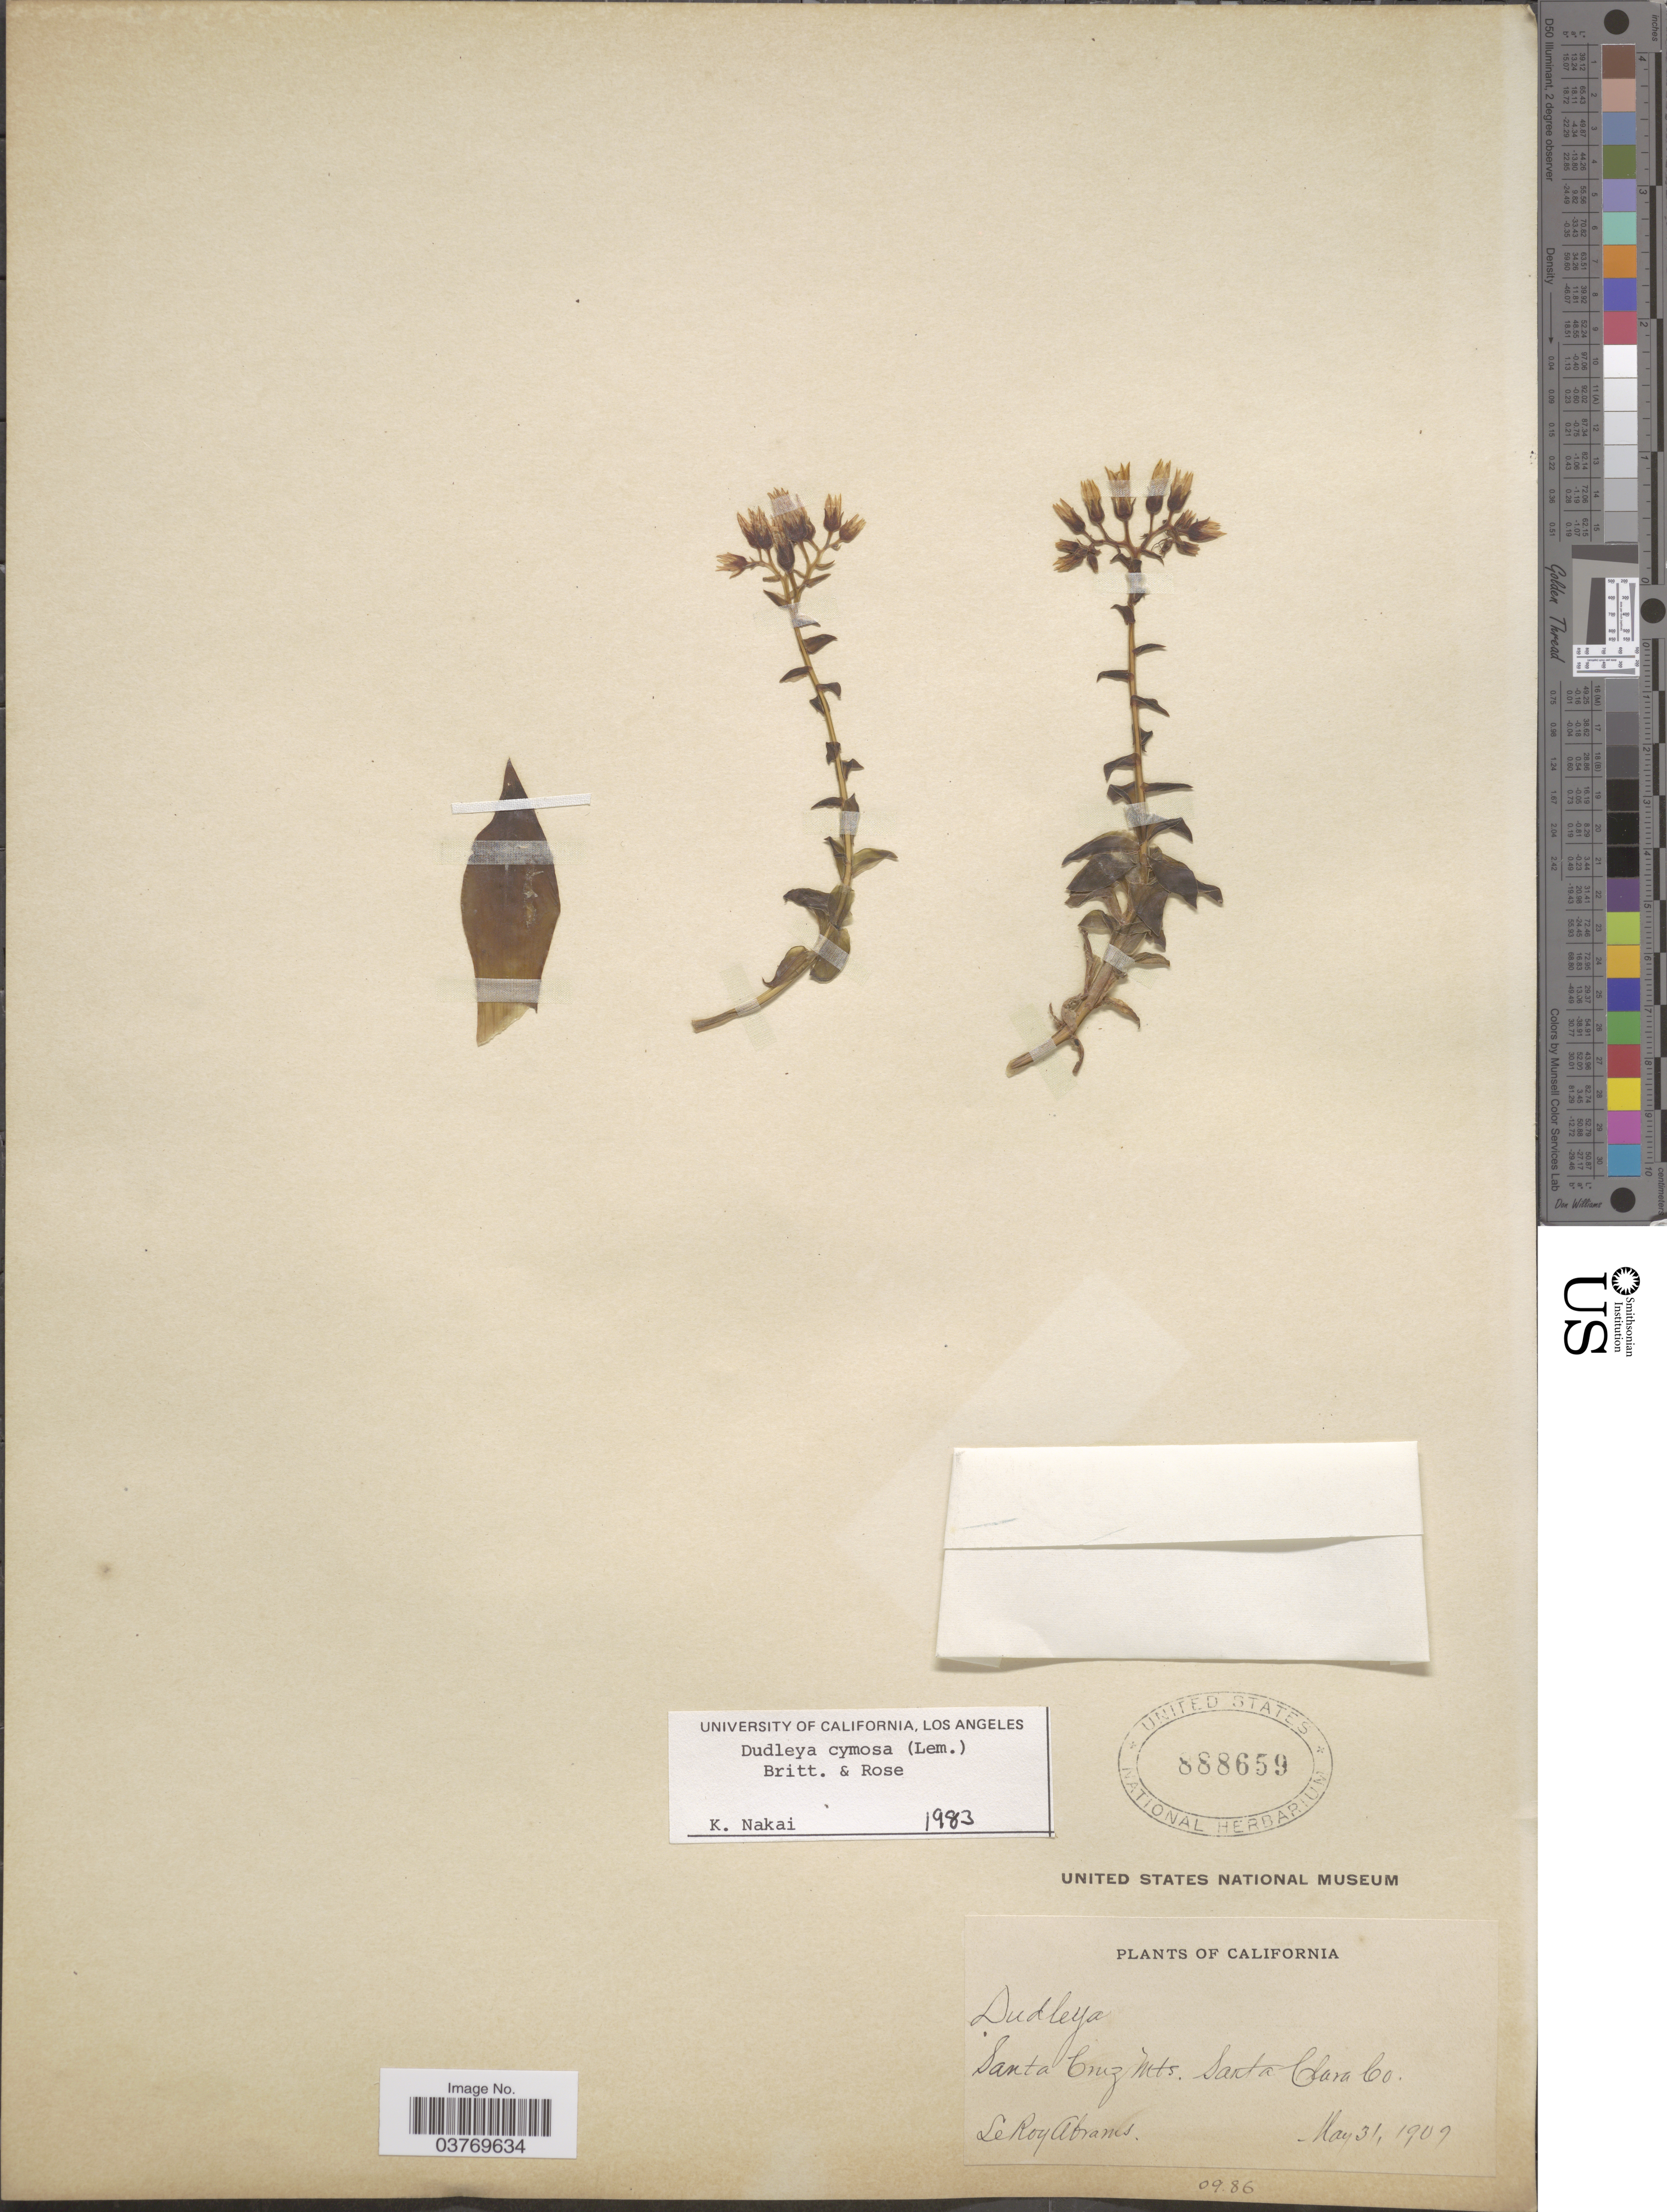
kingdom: Plantae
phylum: Tracheophyta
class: Magnoliopsida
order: Saxifragales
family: Crassulaceae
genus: Dudleya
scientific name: Dudleya cymosa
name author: (Lem.) Britton & Rose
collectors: L. Abrams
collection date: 1909-05-31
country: United States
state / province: California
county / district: Santa Clara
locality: Santa Cruz Mts. Santa Clara Co.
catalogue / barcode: US 888659